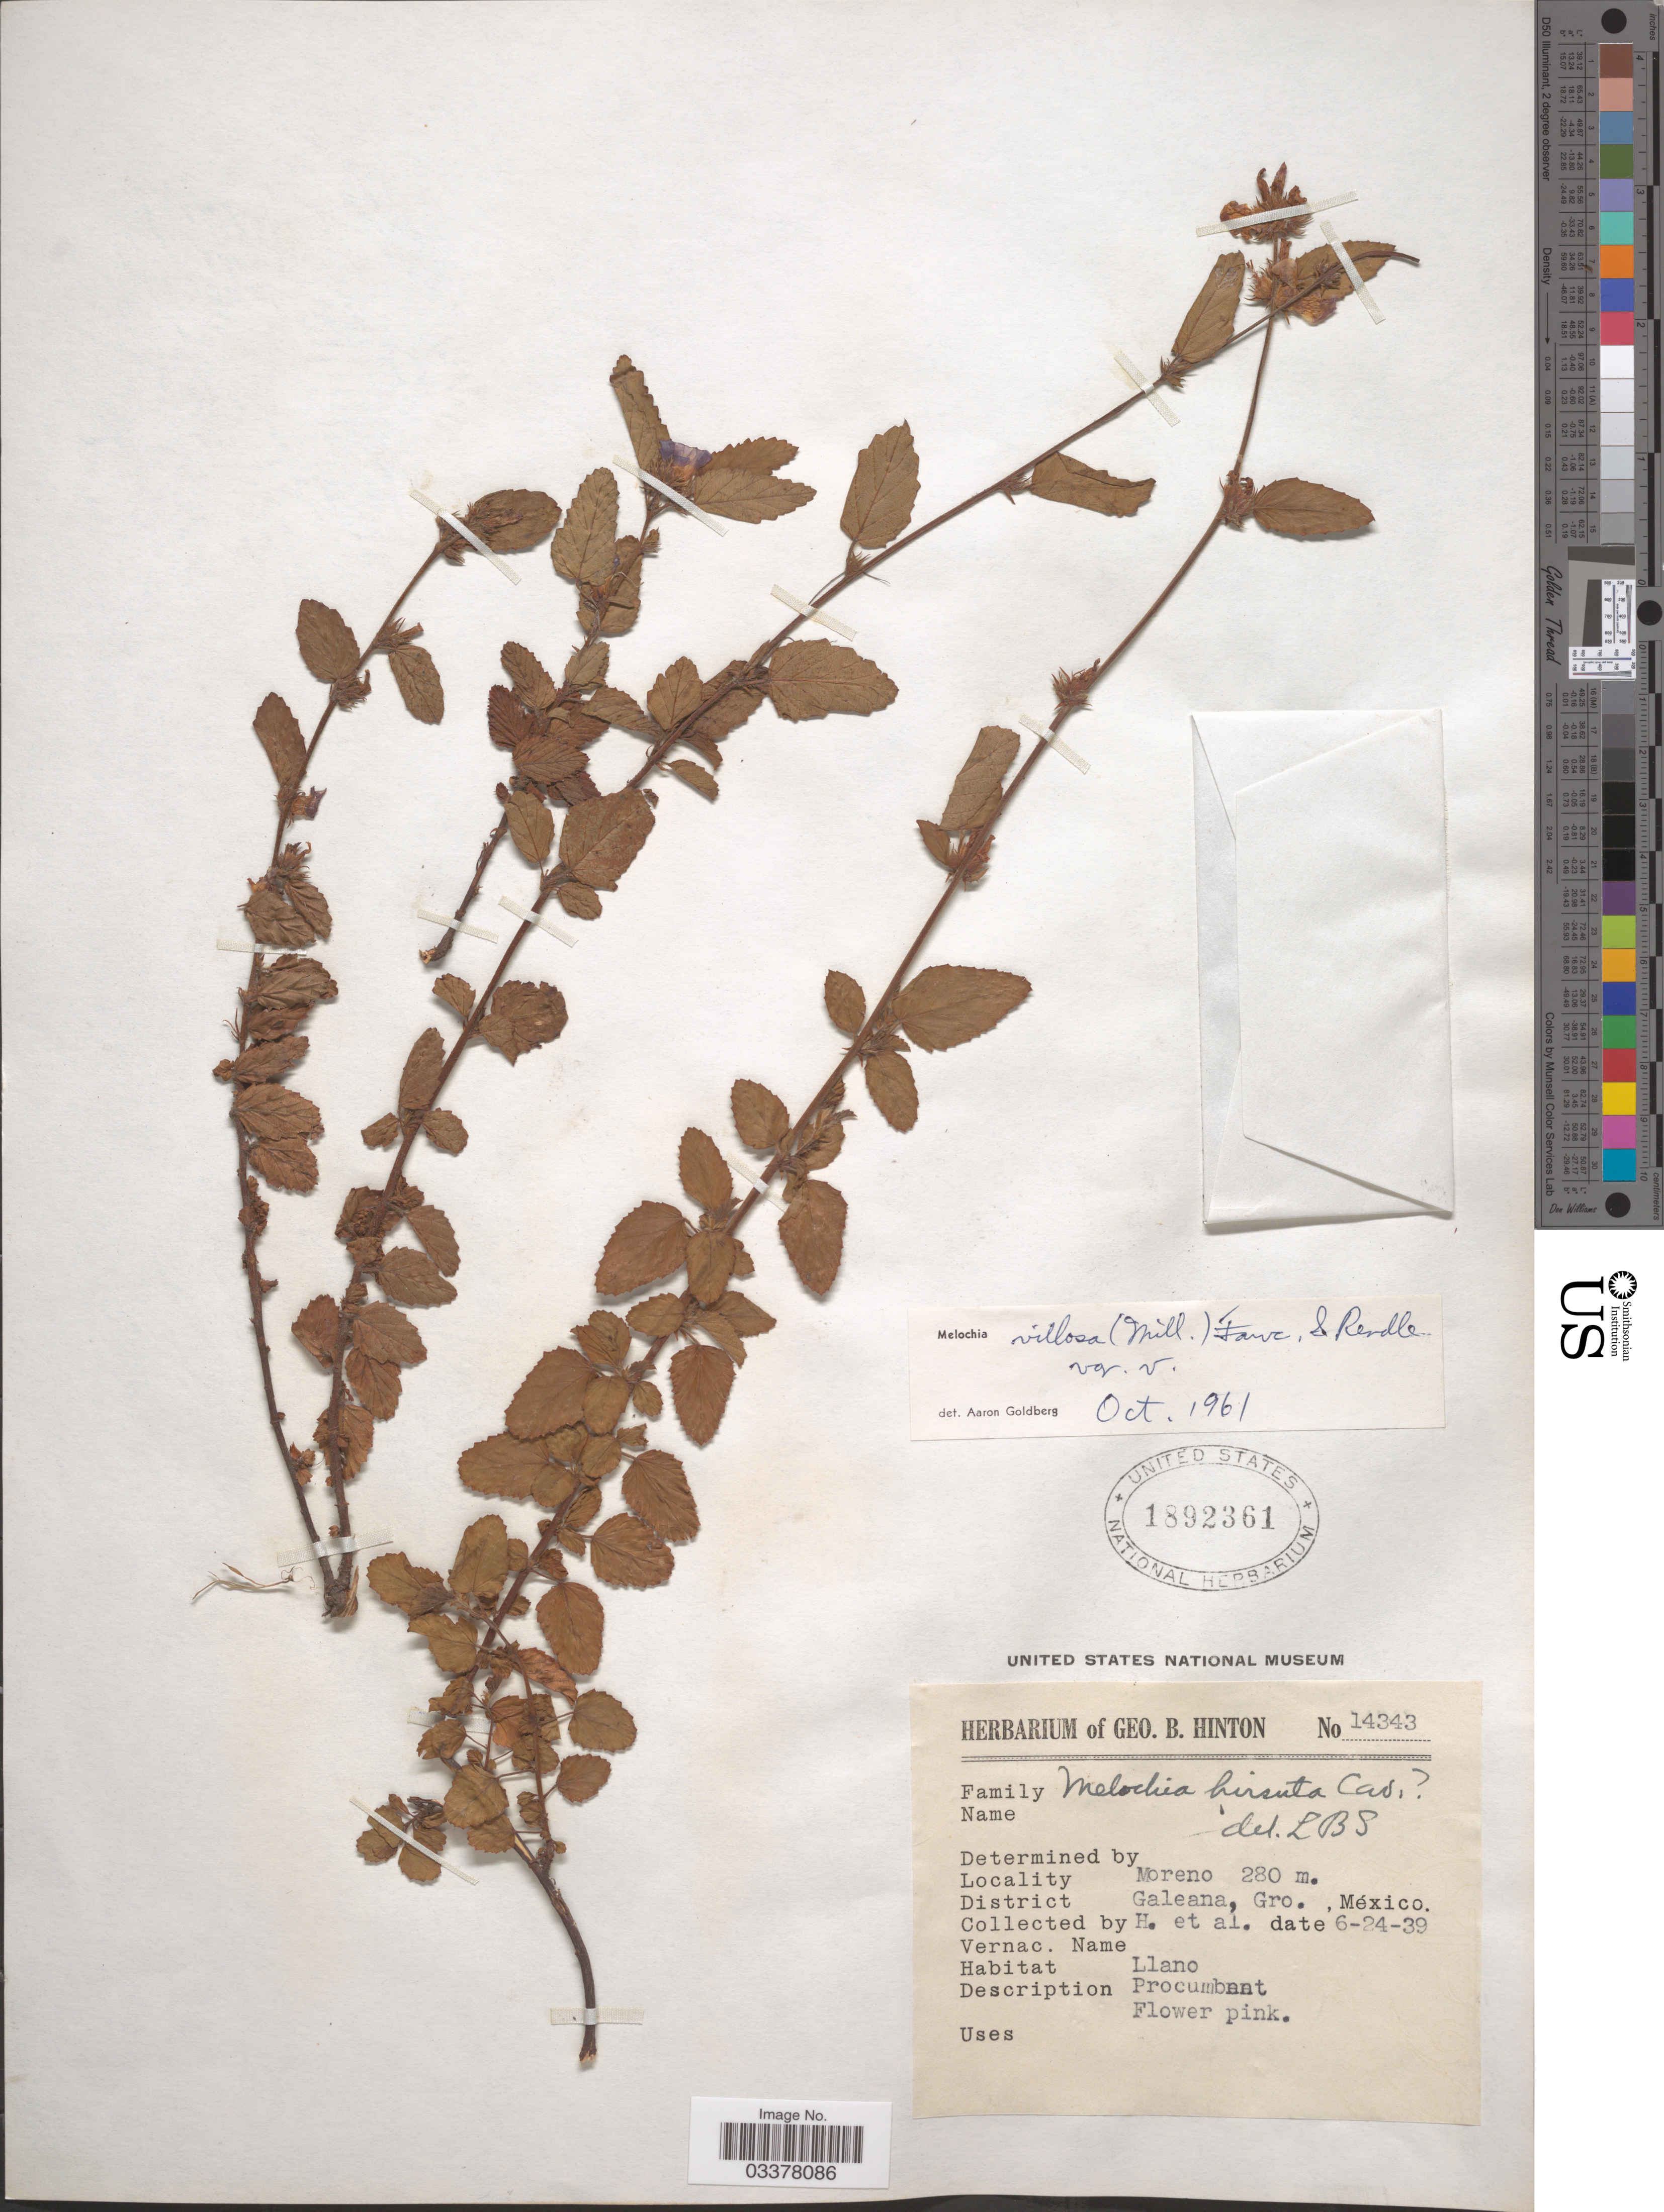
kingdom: Plantae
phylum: Tracheophyta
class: Magnoliopsida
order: Malvales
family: Malvaceae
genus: Melochia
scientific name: Melochia spicata var. spicata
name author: (L.) Fryxell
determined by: Dorr, L. J., (BOT), Smithsonian Institution - National Museum of Natural History (UNITED STATES)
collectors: G. B. Hinton & et al.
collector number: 14343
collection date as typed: Transcribed d/m/y: 24/6/39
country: Mexico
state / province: Guerrero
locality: Moreno. District Galeana.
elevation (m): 280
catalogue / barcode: US 1892361